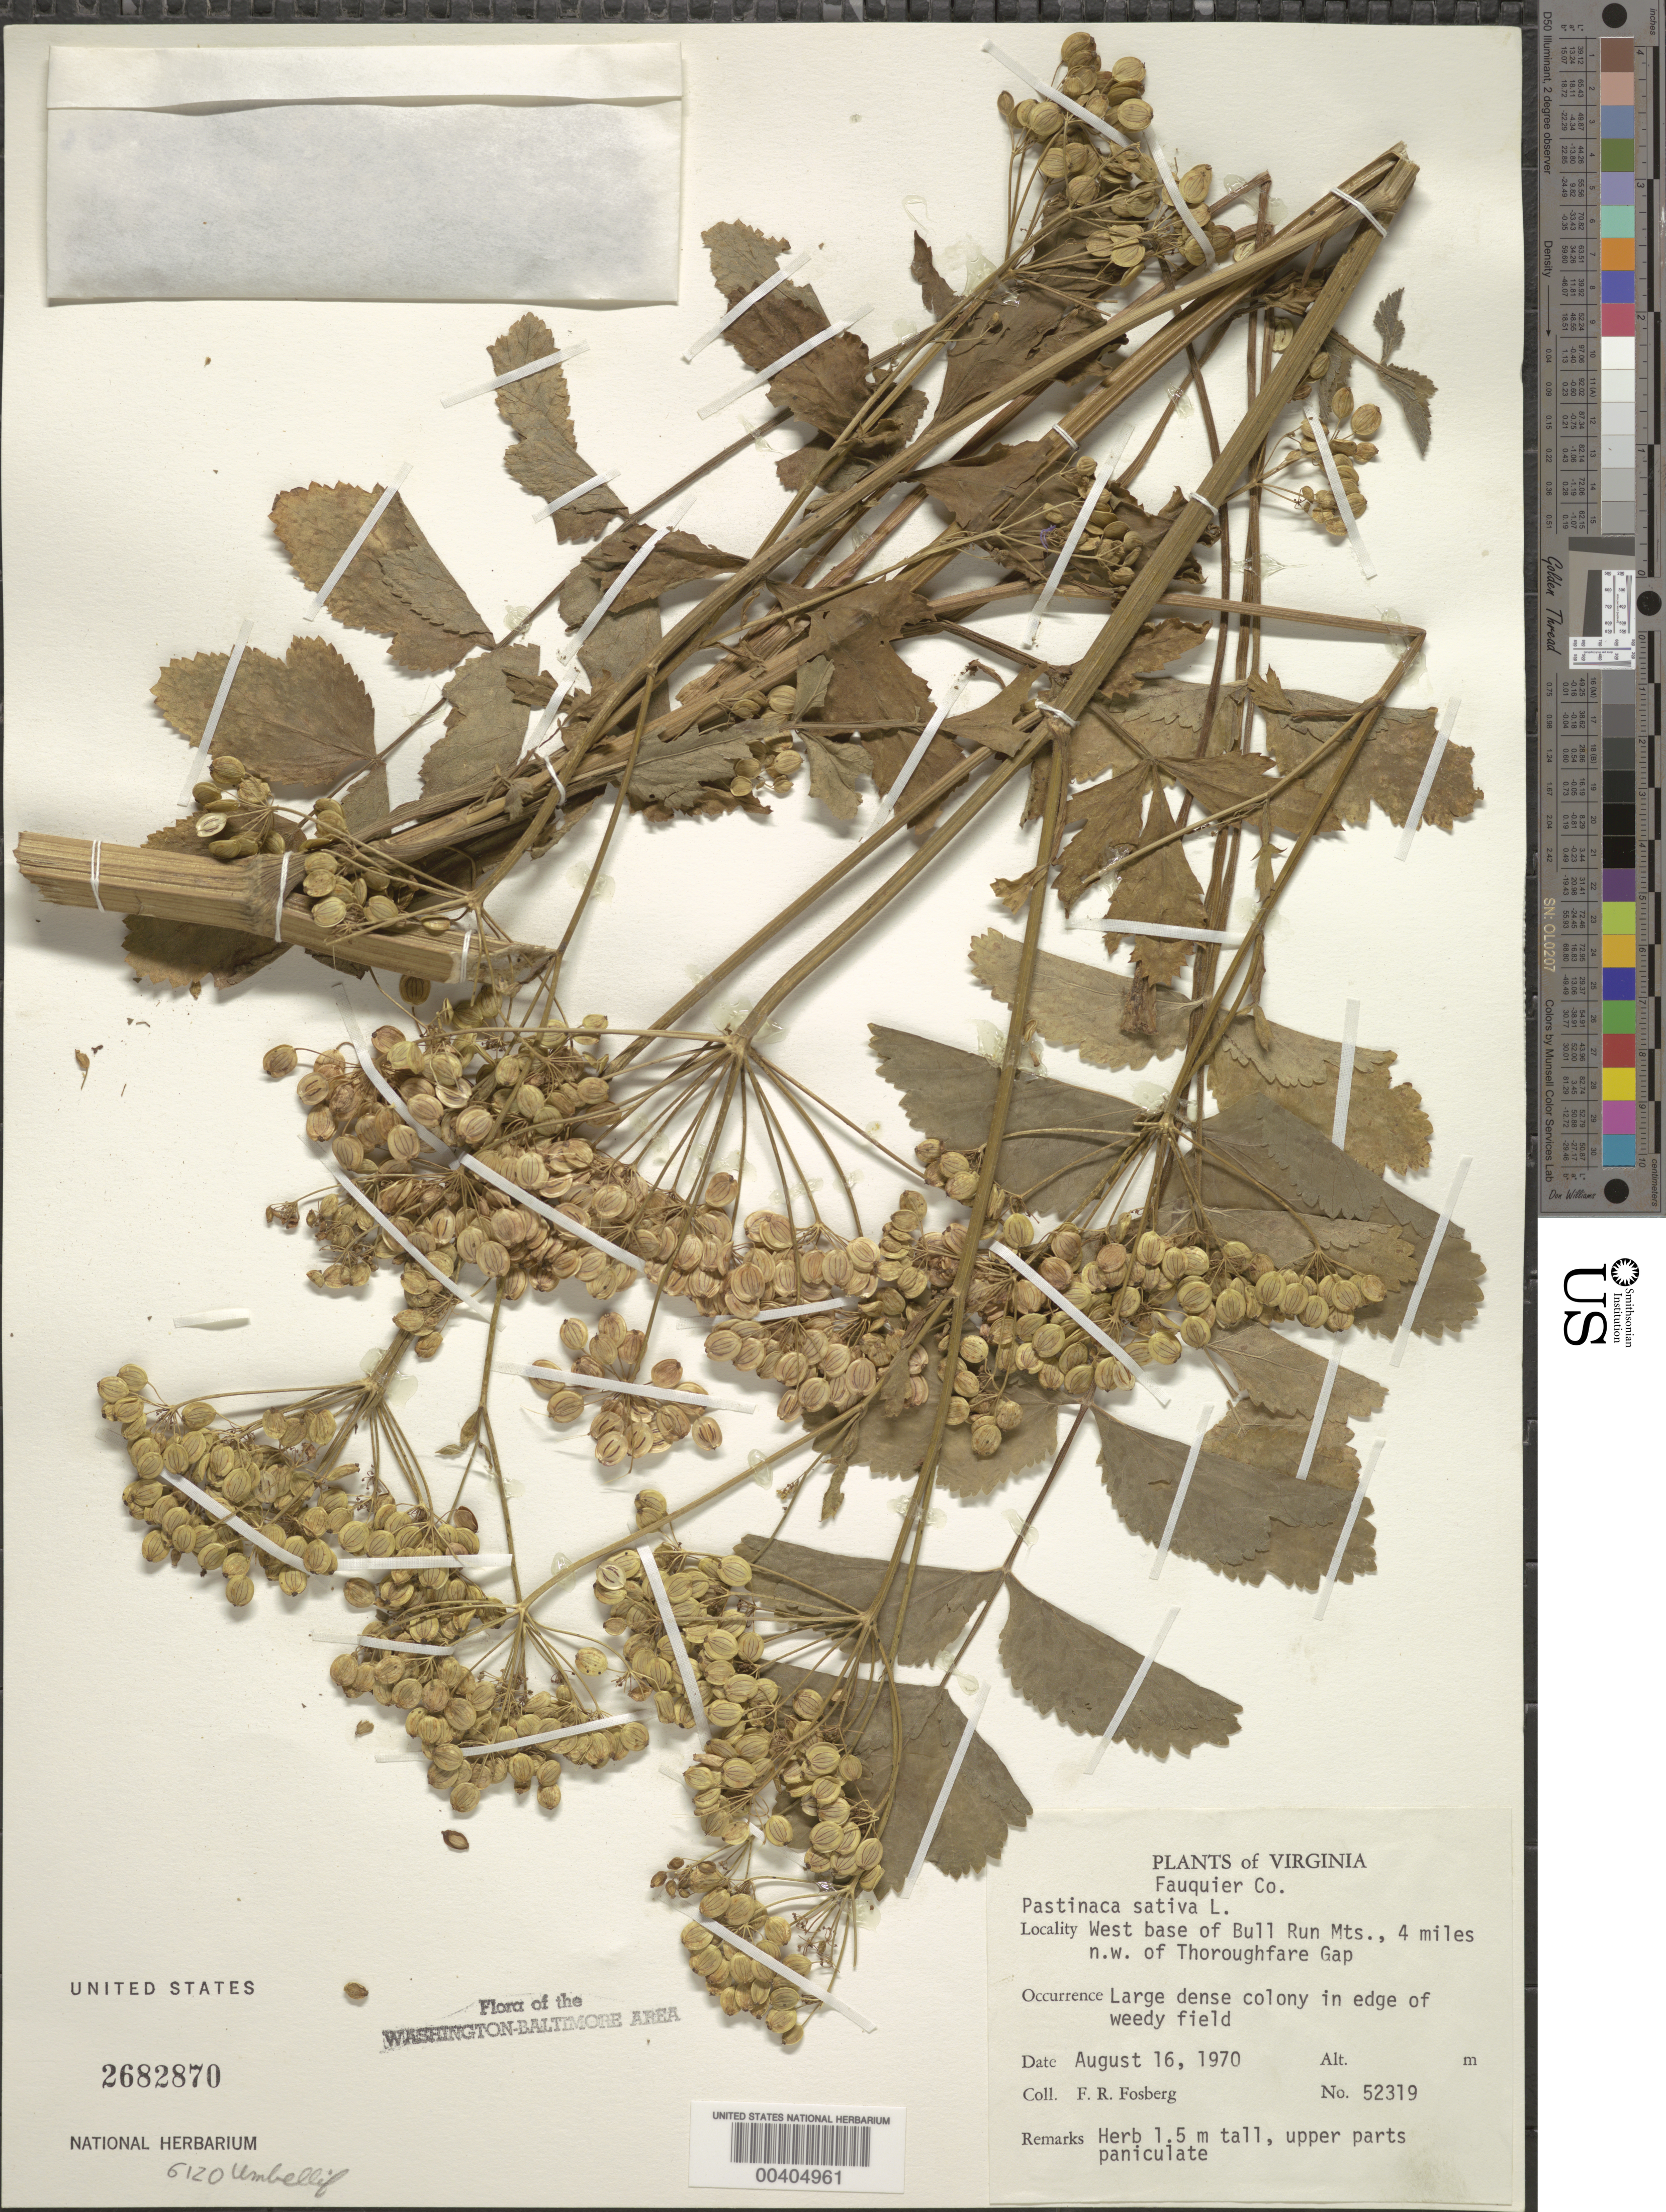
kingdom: Plantae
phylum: Tracheophyta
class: Magnoliopsida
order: Apiales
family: Apiaceae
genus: Pastinaca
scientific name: Pastinaca sativa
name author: L.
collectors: F. R. Fosberg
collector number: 52319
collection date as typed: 16 Aug 1970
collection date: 1970-08-16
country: United States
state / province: Virginia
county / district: Fauquier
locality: northwest of Thorofare Gap, west base of Bull Run Mts.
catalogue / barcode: US 2682870